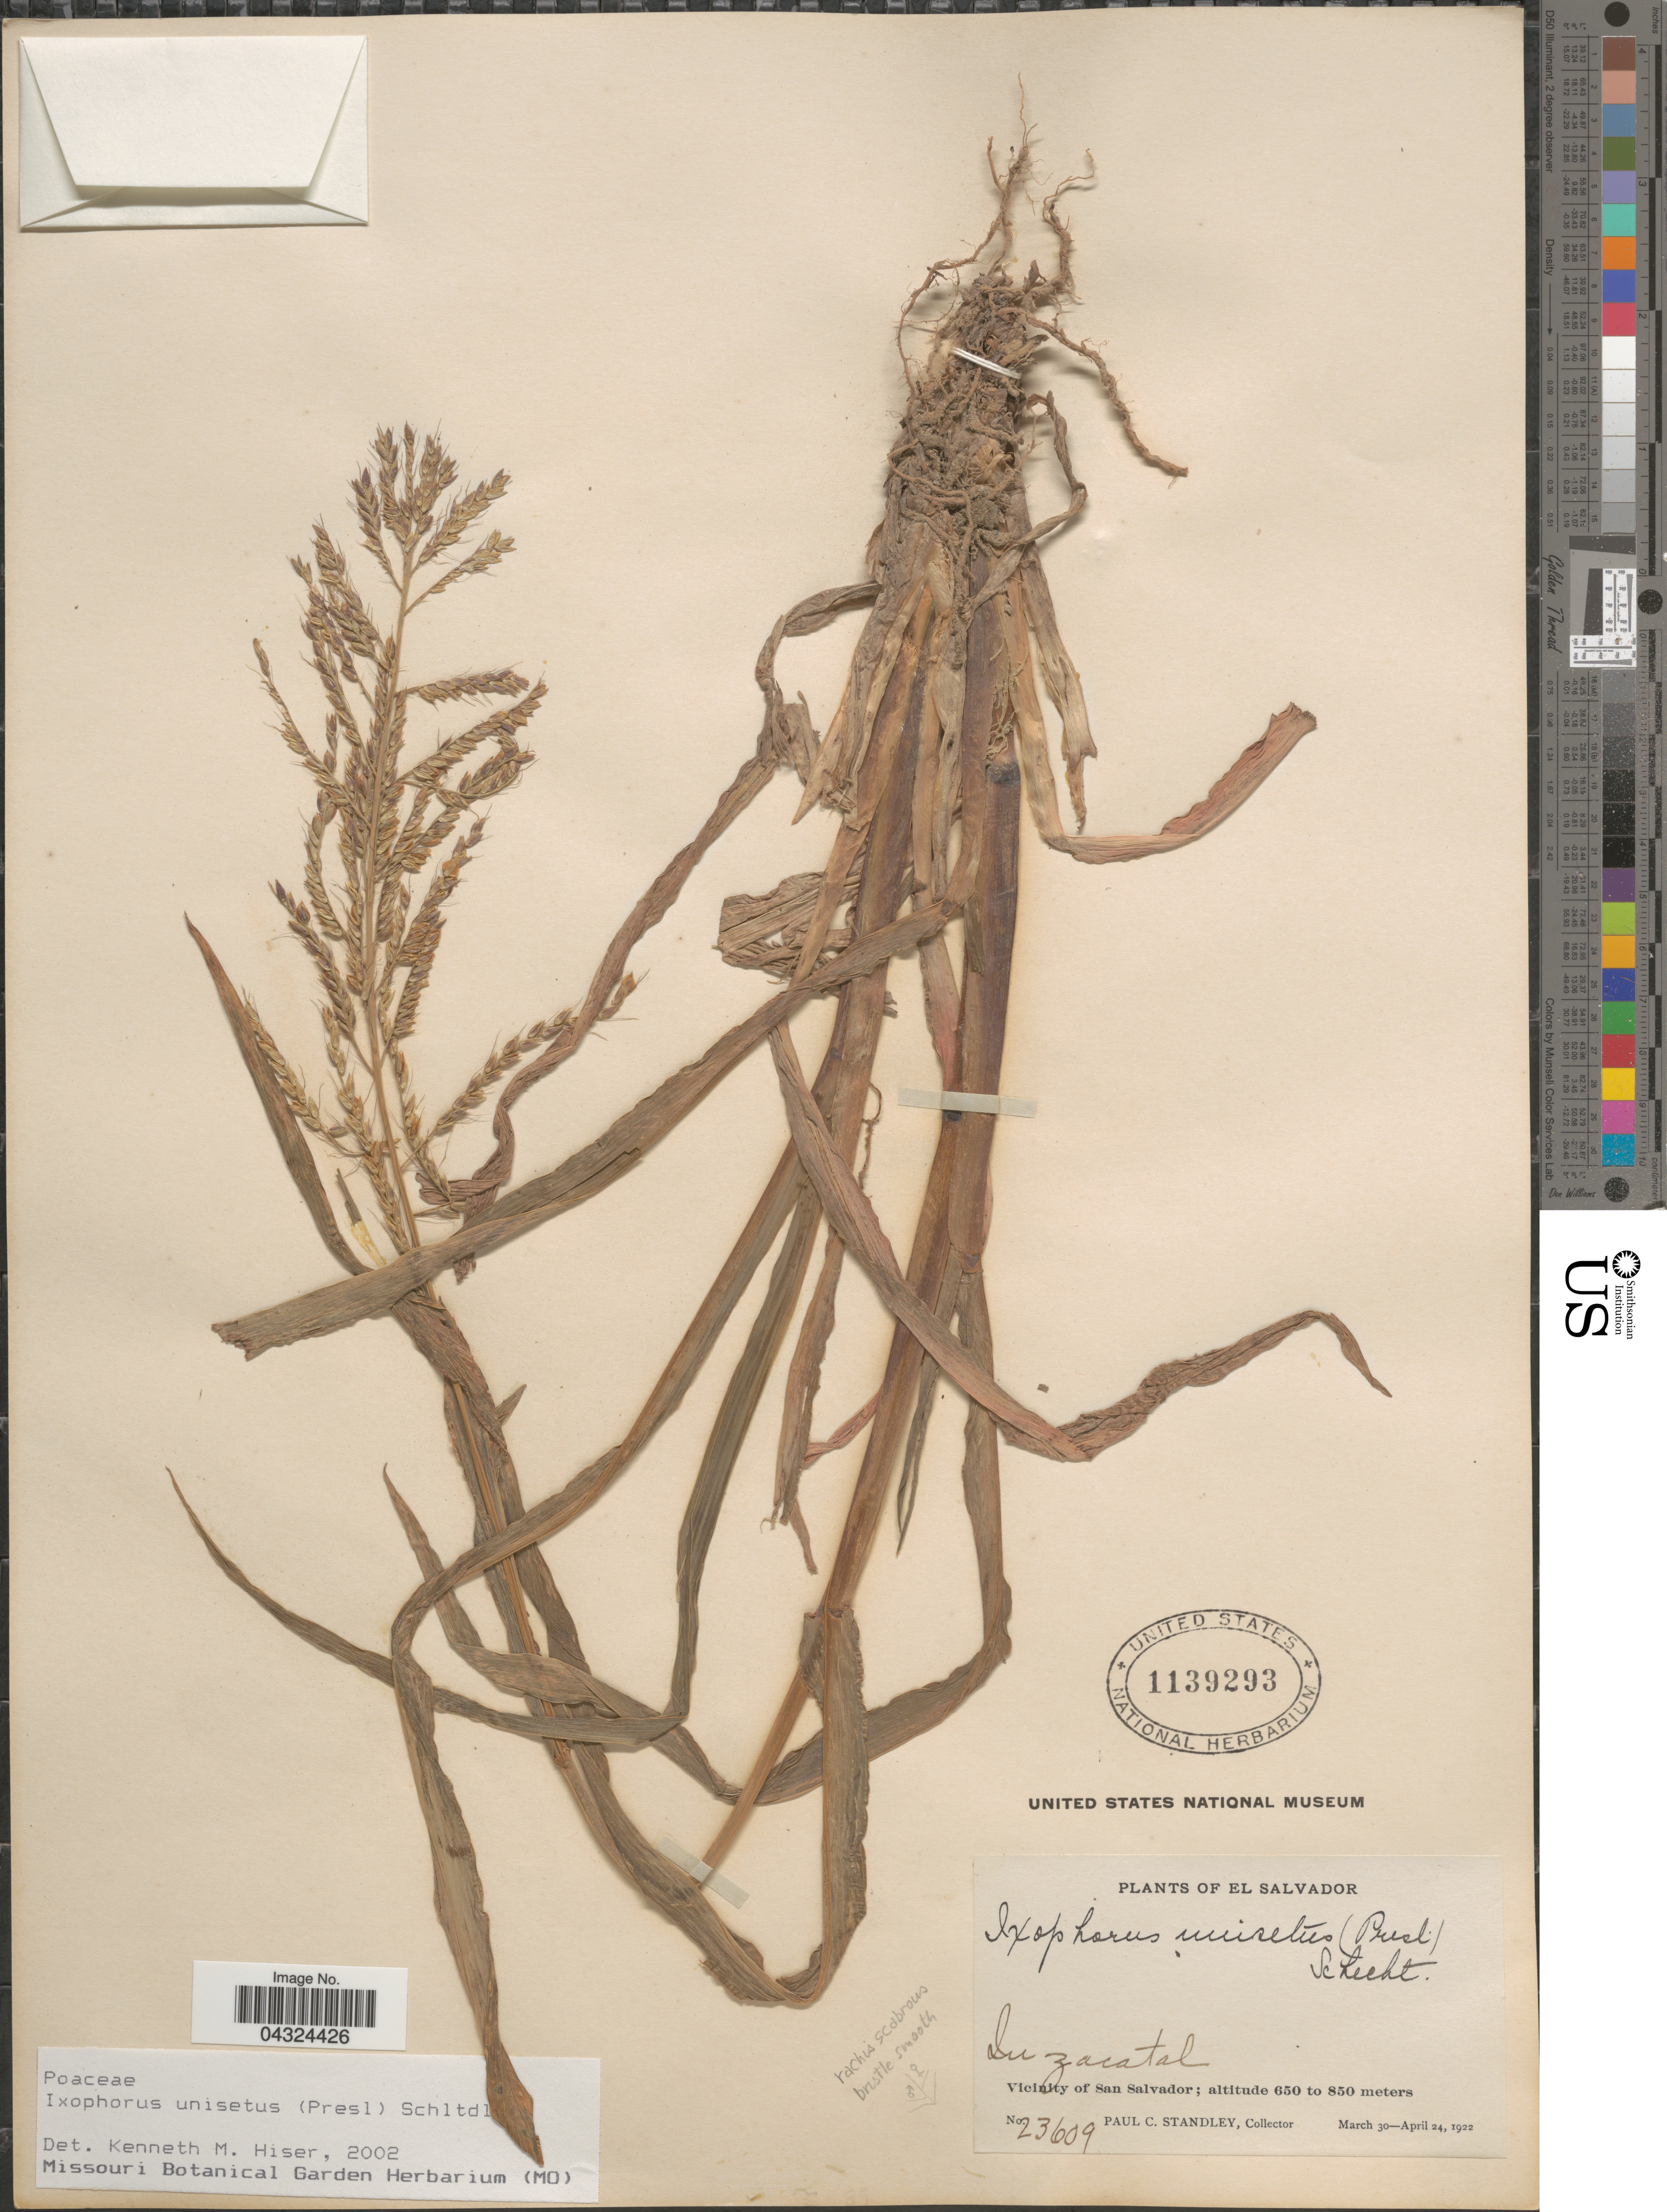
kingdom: Plantae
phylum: Tracheophyta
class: Liliopsida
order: Poales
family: Poaceae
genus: Ixophorus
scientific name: Ixophorus unisetus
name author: (J. Presl) Schltdl.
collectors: P. C. Standley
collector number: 23609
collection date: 1922-03-30/1922-04-24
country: El Salvador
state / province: San Salvador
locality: Vicinity of San Salvador.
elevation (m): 650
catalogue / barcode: US 1139293